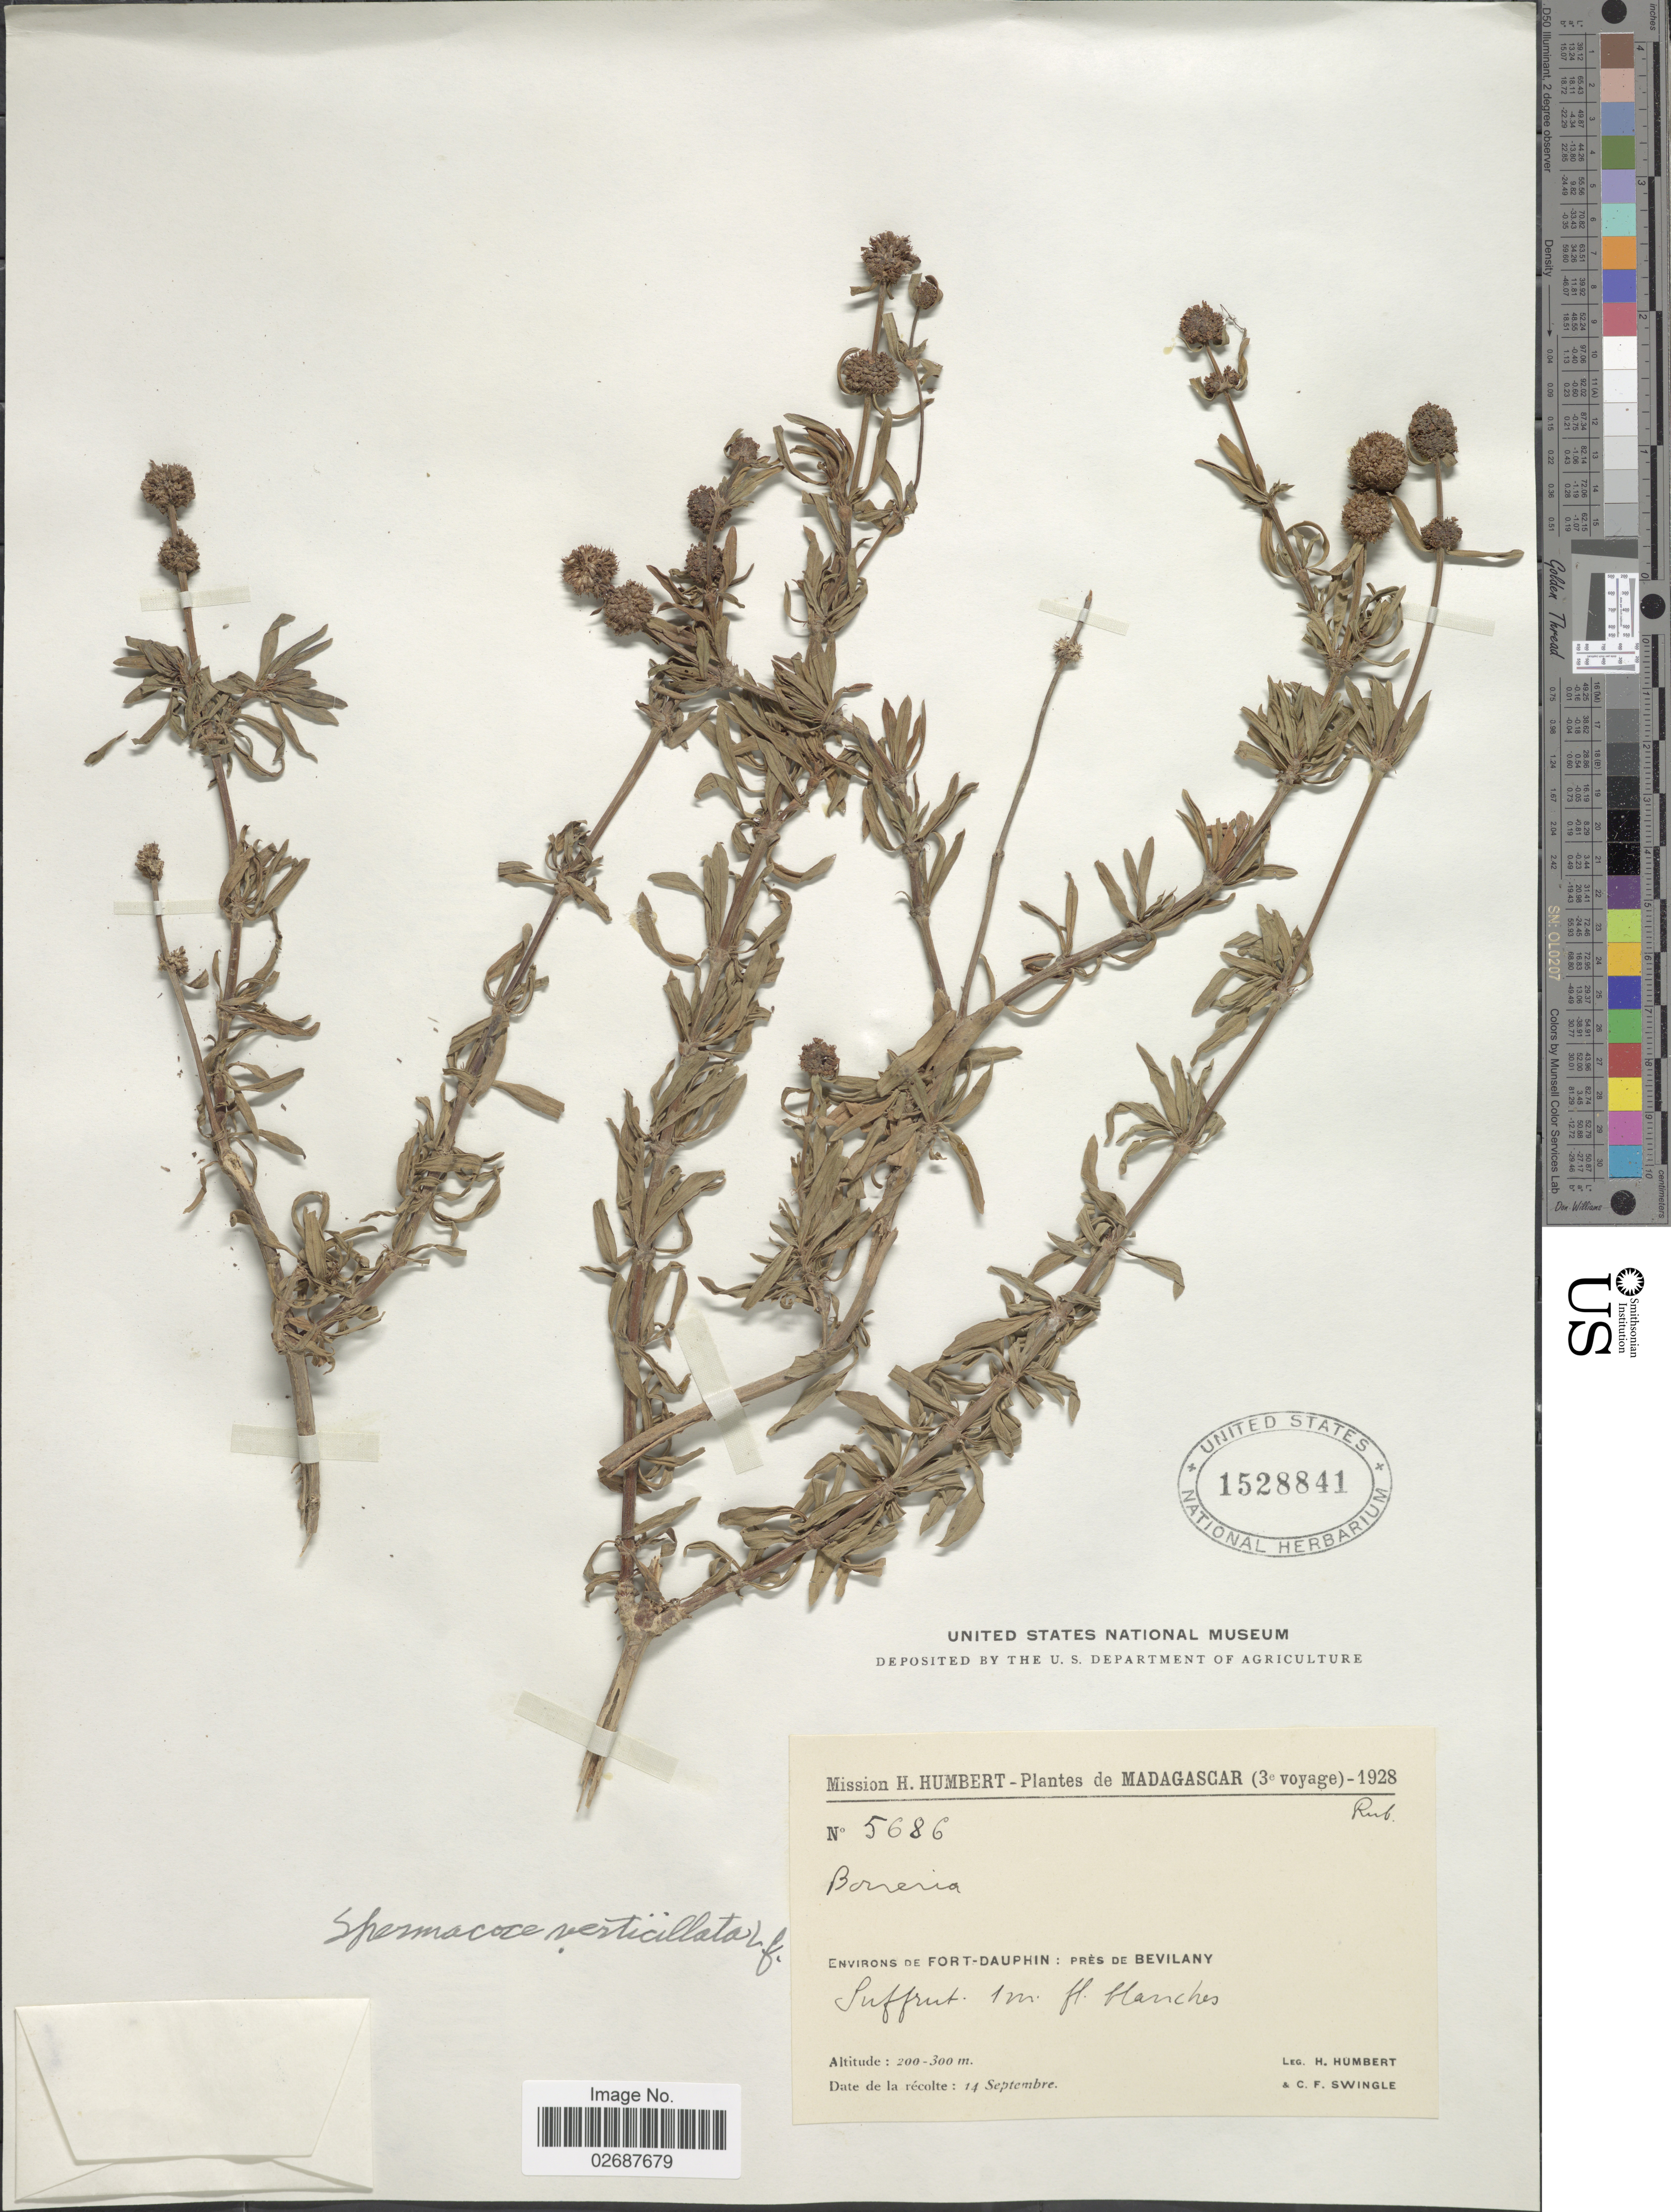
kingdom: Plantae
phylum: Tracheophyta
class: Magnoliopsida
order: Gentianales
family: Rubiaceae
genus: Borreria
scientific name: Borreria verticillata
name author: (L.) G. Mey.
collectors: H. Humbert & C. Swingle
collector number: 5686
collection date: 1928-09-14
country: Madagascar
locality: Environs de Fort-Dauphin: pres de Bevilany.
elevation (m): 200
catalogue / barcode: US 1528841